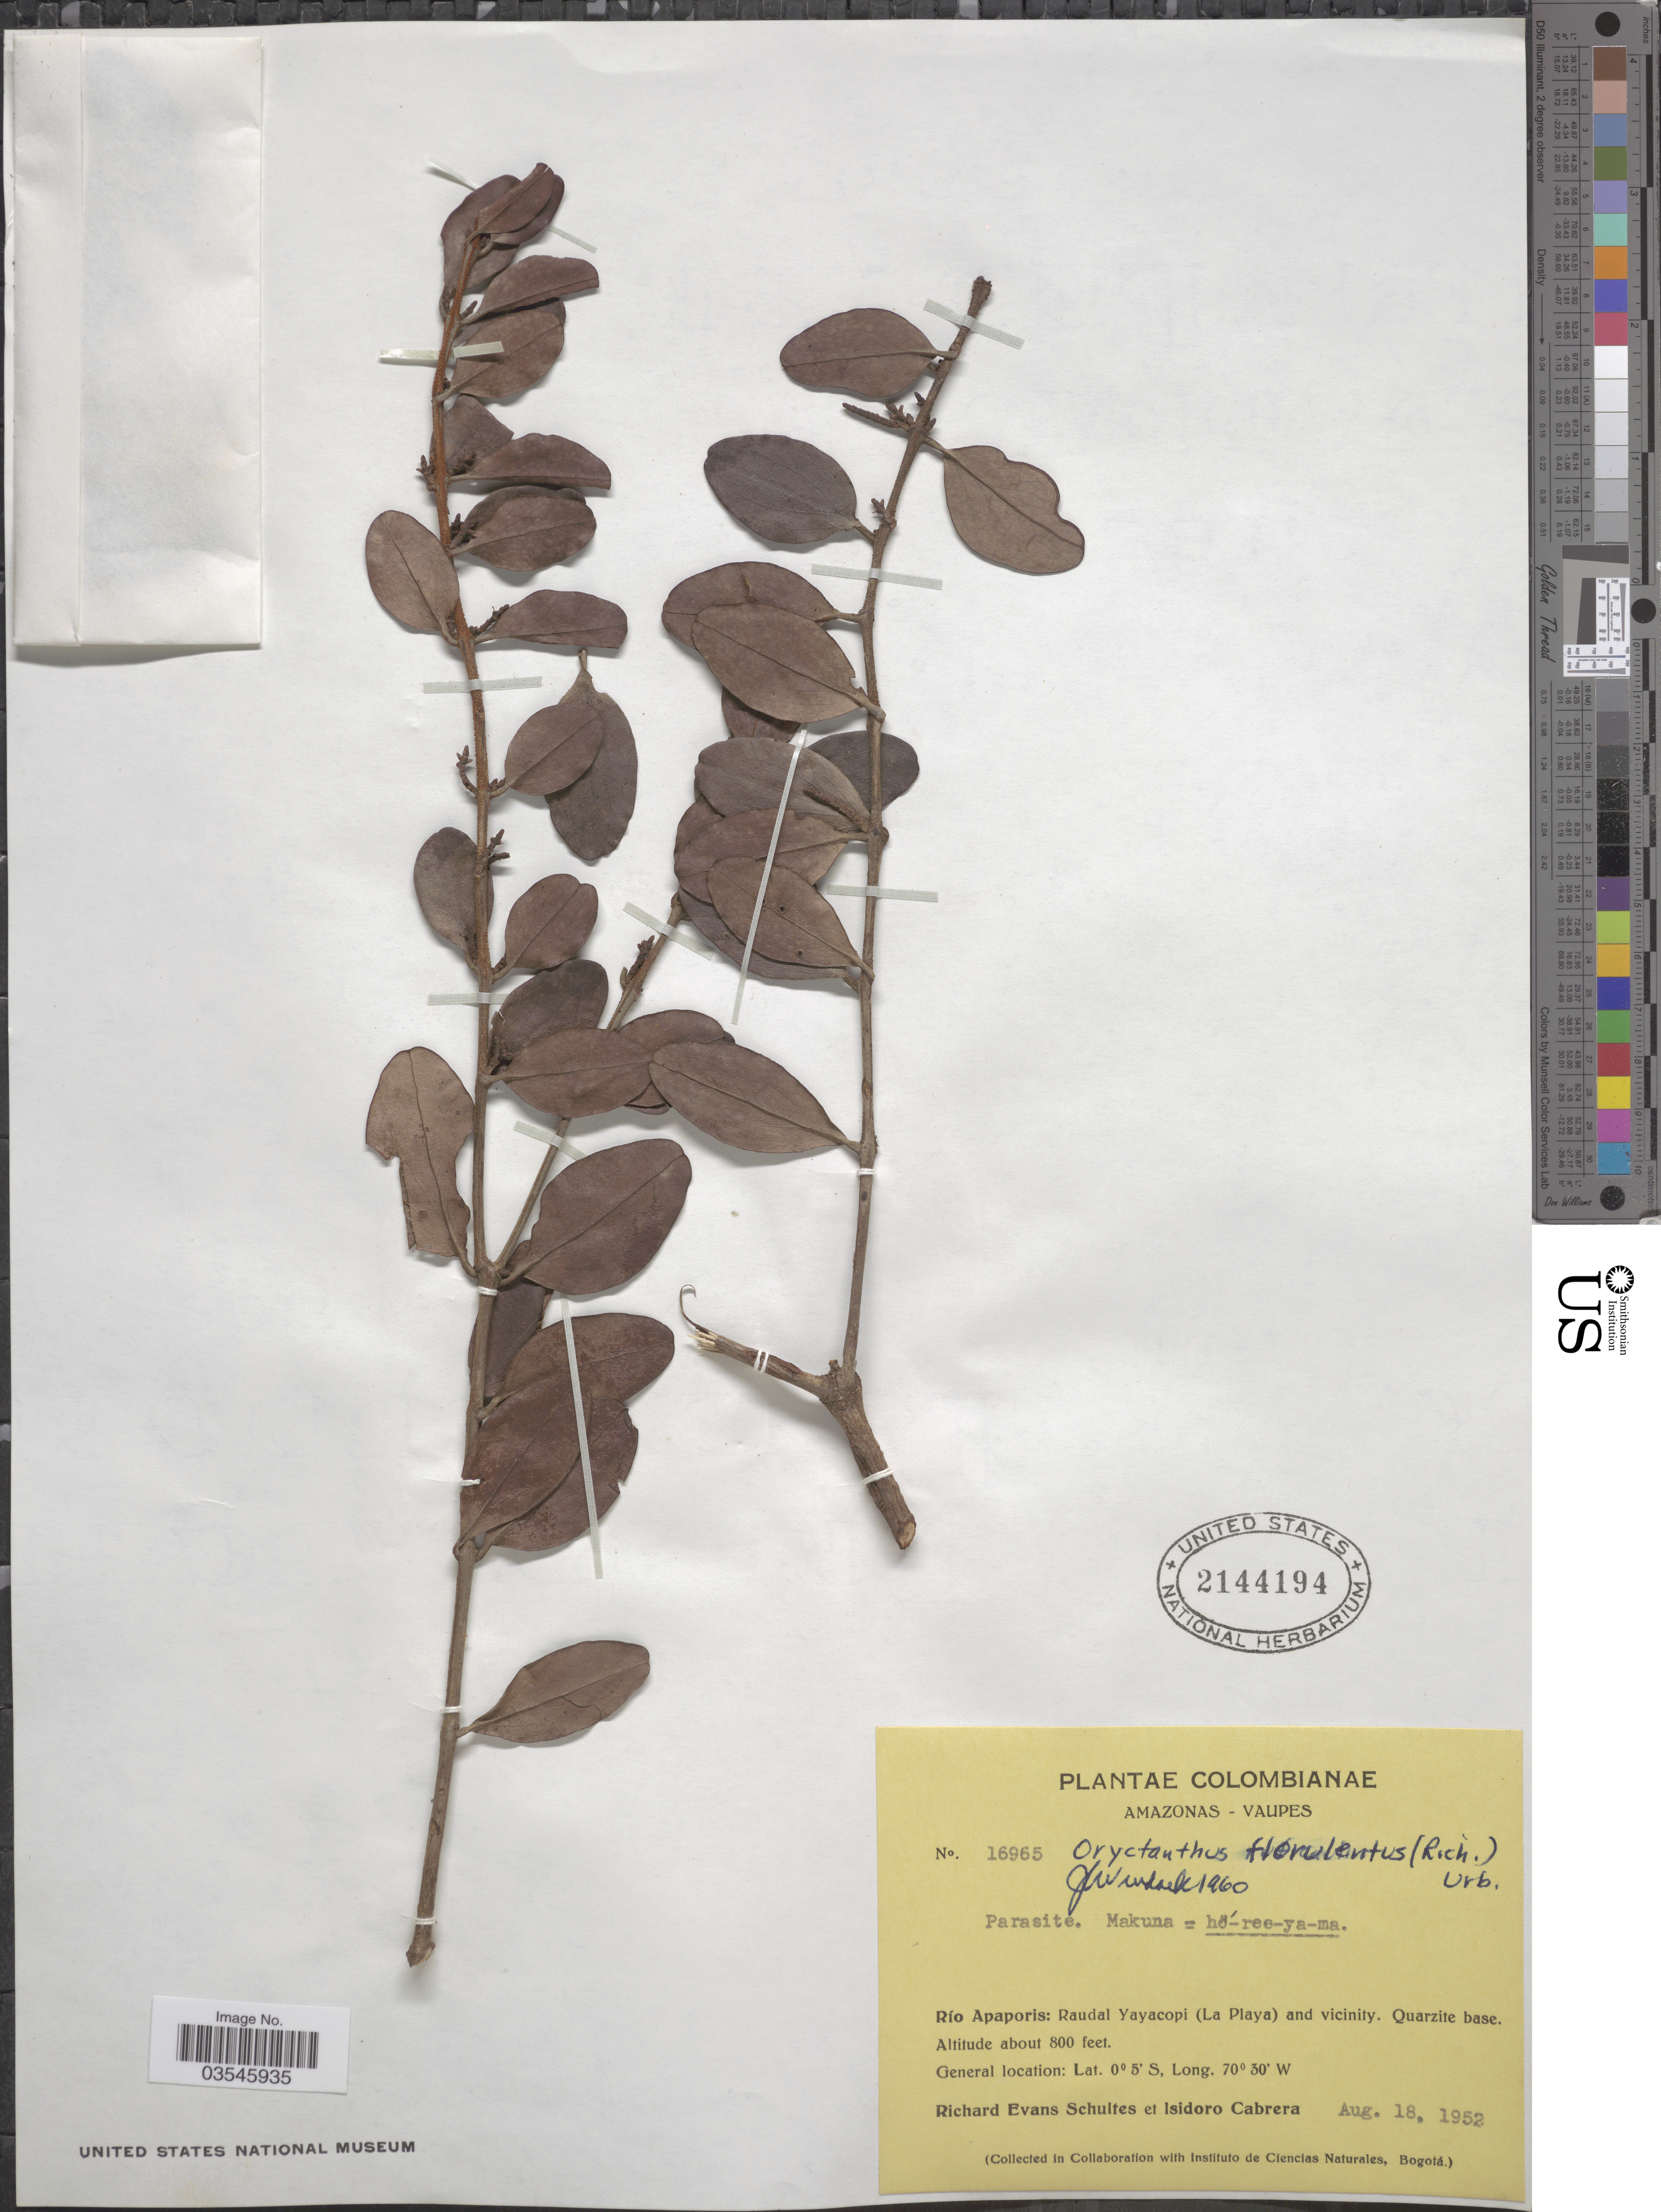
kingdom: Plantae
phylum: Tracheophyta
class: Magnoliopsida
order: Santalales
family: Loranthaceae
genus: Oryctanthus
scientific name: Oryctanthus florulentus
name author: (Rich.) Tiegh.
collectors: R. E. Schultes & I. Cabrera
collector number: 16965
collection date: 1952-08-18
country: Colombia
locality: Amazonas-Vaupes. Río Apaporis: Raudal Yayacopi (La Playa) and vicinity.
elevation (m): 244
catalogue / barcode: US 2144194